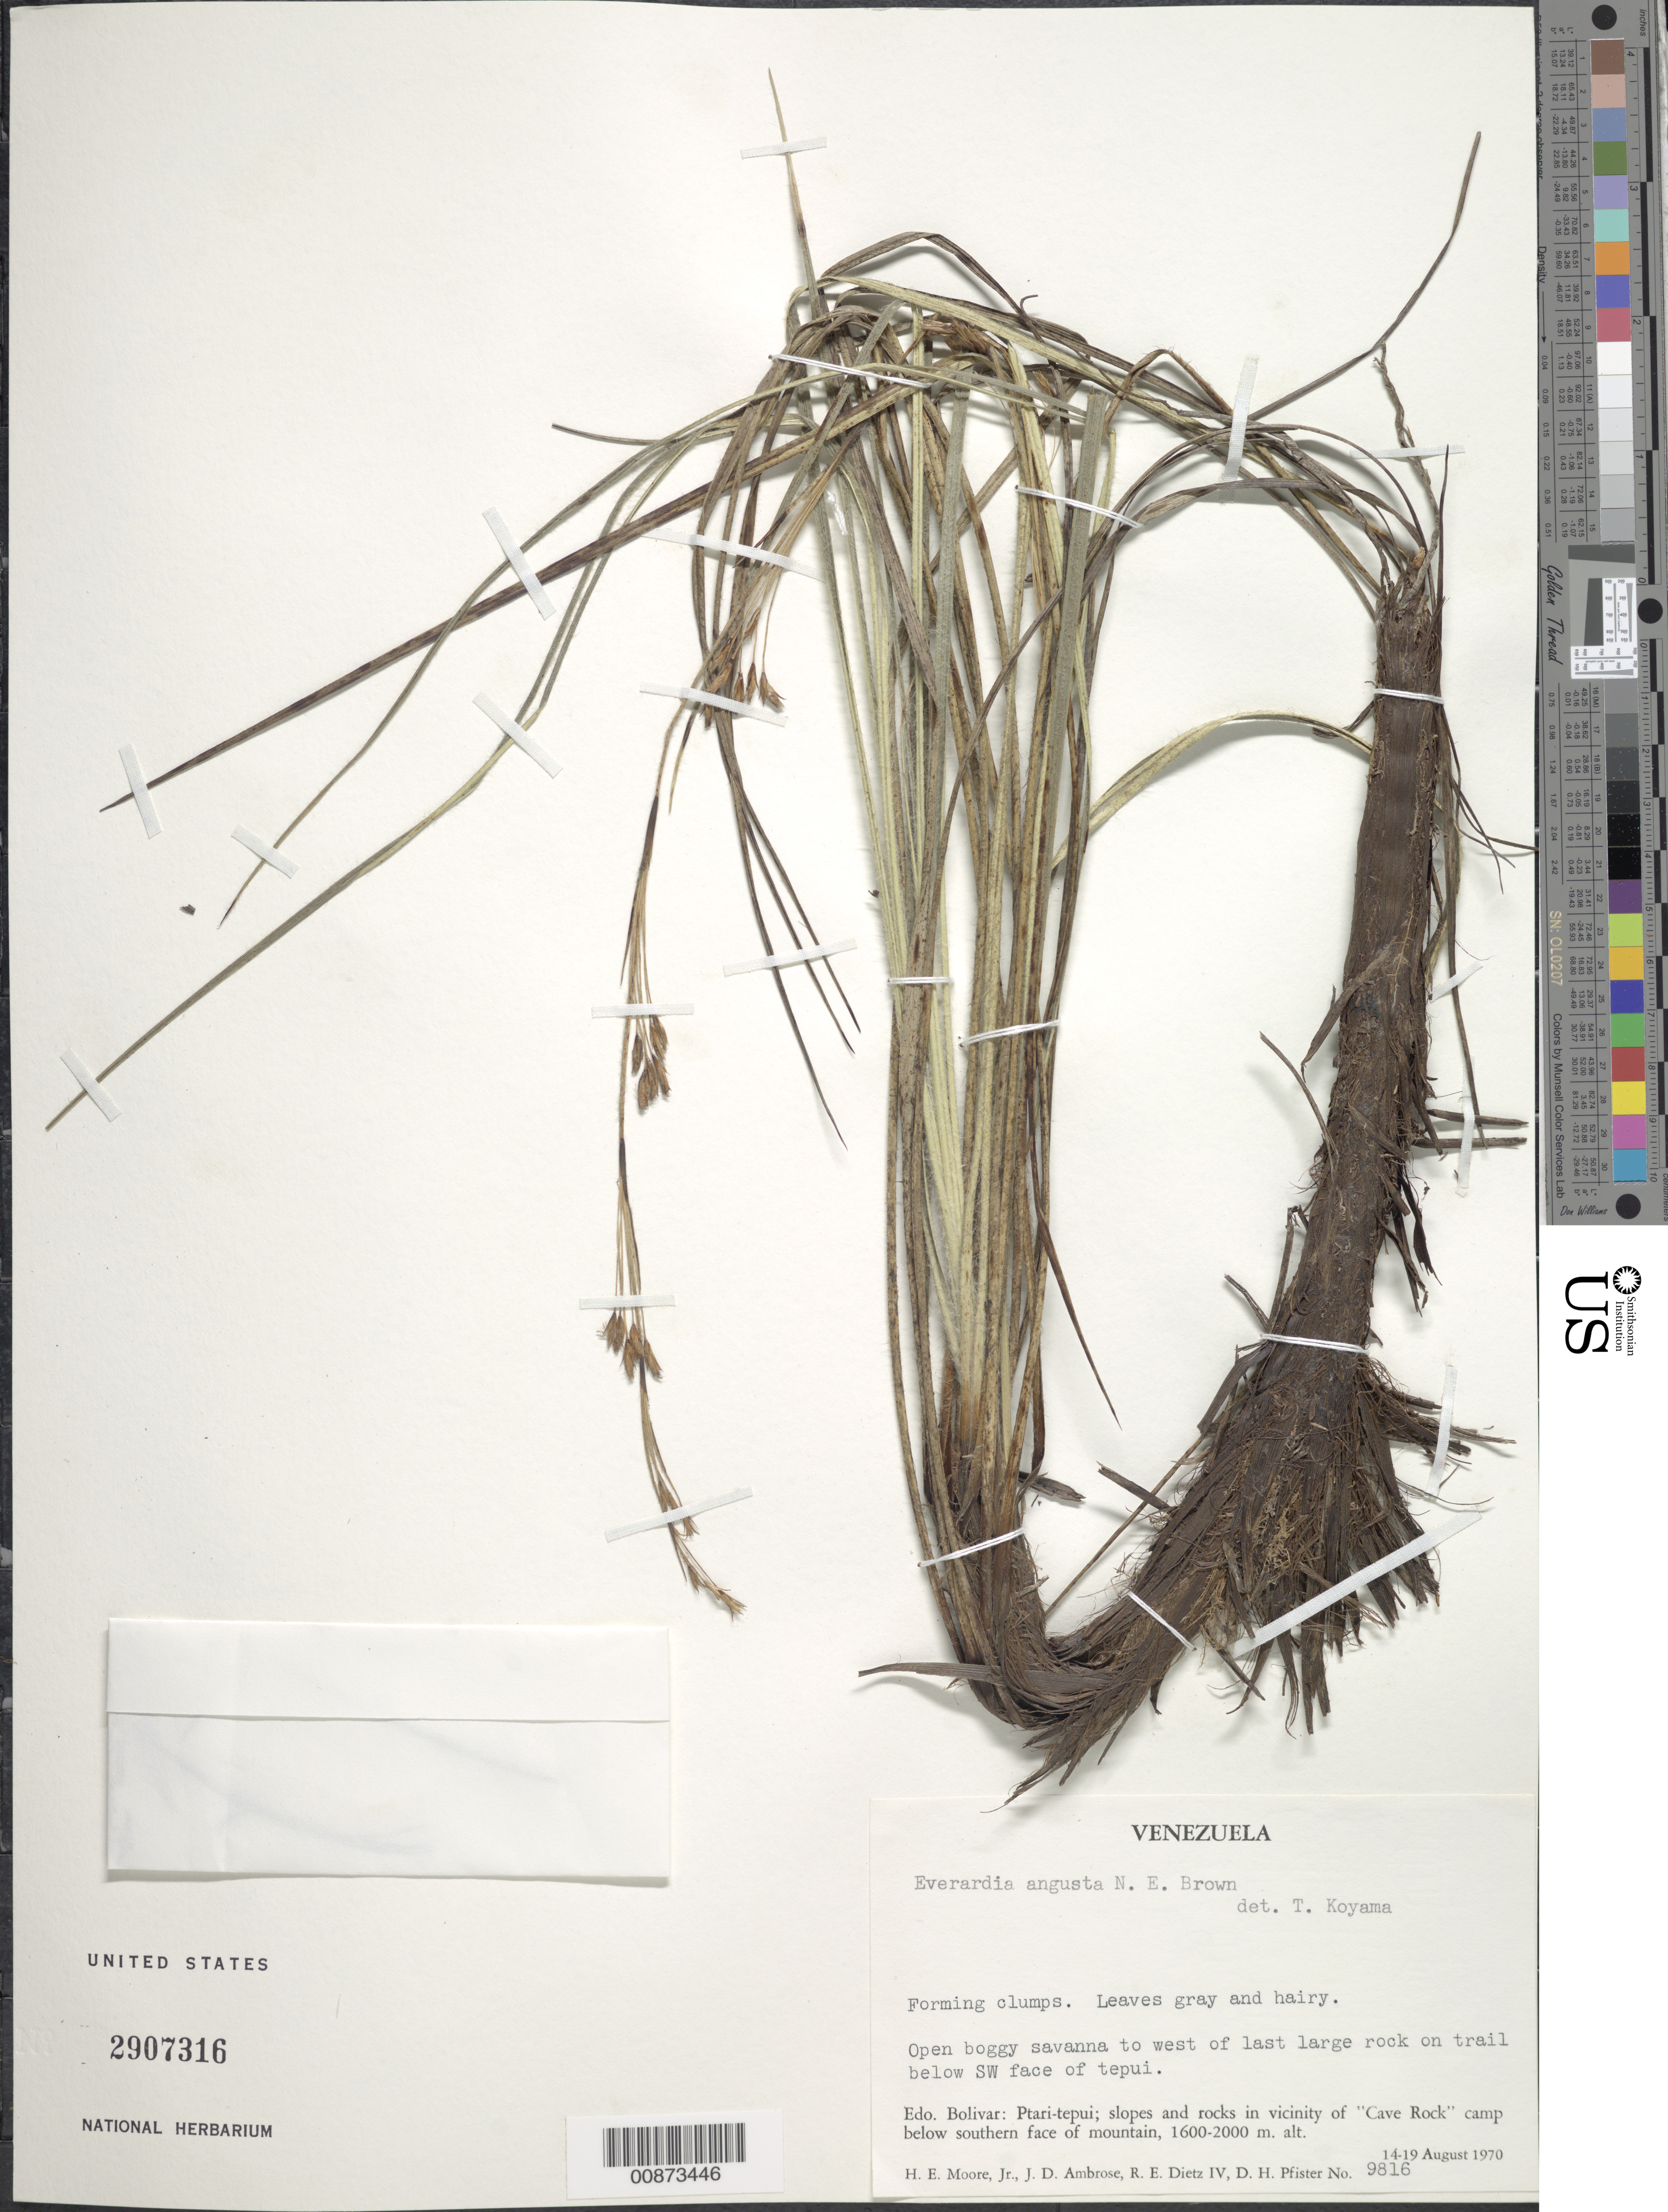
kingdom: Plantae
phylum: Tracheophyta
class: Liliopsida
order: Poales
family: Cyperaceae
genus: Cephalocarpus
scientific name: Cephalocarpus angustus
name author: (N.E. Br.) S.M. Costa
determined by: Strong, Mark T., (BOT), Smithsonian Institution - National Museum of Natural History (UNITED STATES)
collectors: H. E. Moore, J. D. Ambrose, R. Dietz & D. H. Pfister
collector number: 9816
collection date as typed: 14-Aug-70 to 19-Aug-70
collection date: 1970-08-14/1970-08-19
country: Venezuela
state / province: Bolívar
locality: Ptari-tepuí, vicinity of "Cave Rock" camp below southern face of mountain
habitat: Open boggy savanna to west of last large rock on trail below Sw face of tepui.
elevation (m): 1600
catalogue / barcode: US 2907316